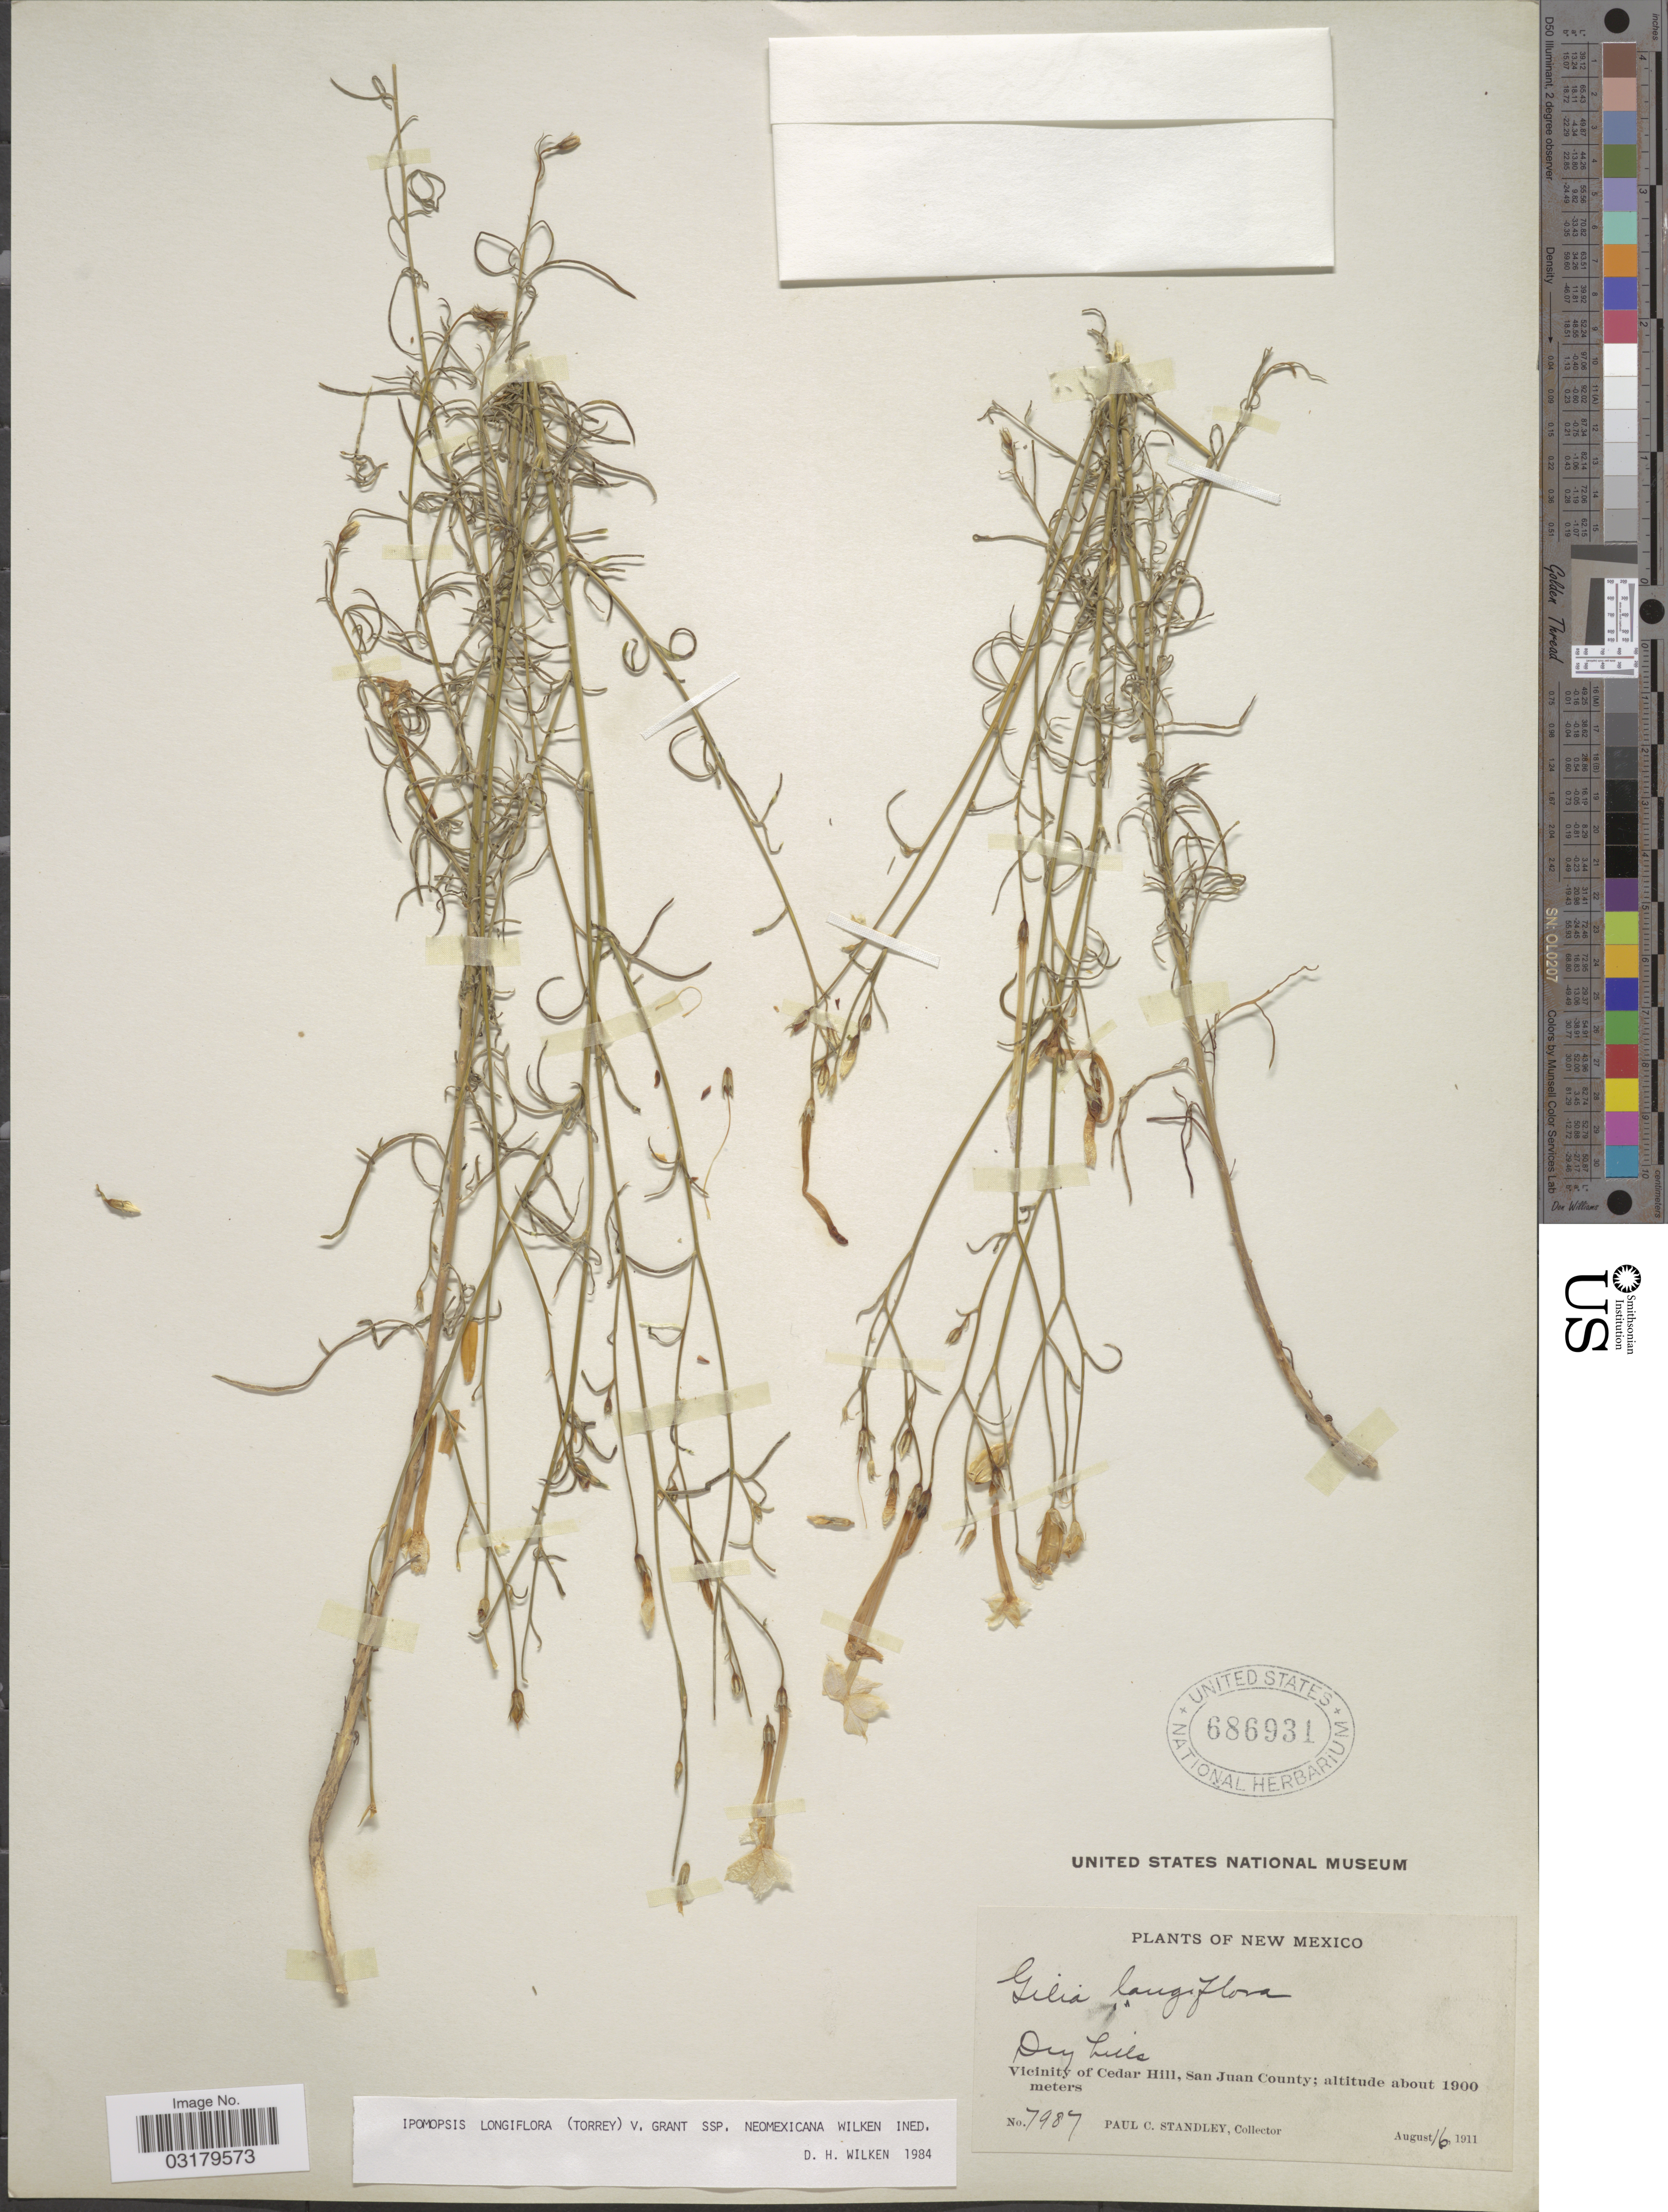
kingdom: Plantae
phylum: Tracheophyta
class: Magnoliopsida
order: Ericales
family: Polemoniaceae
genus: Ipomopsis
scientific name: Ipomopsis longiflora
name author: (Torr.) V.E. Grant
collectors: P. C. Standley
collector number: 7987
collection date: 1911-08-16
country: United States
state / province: New Mexico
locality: Vicinity of Cedar Hill, San Juan County.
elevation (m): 1900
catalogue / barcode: US 686931